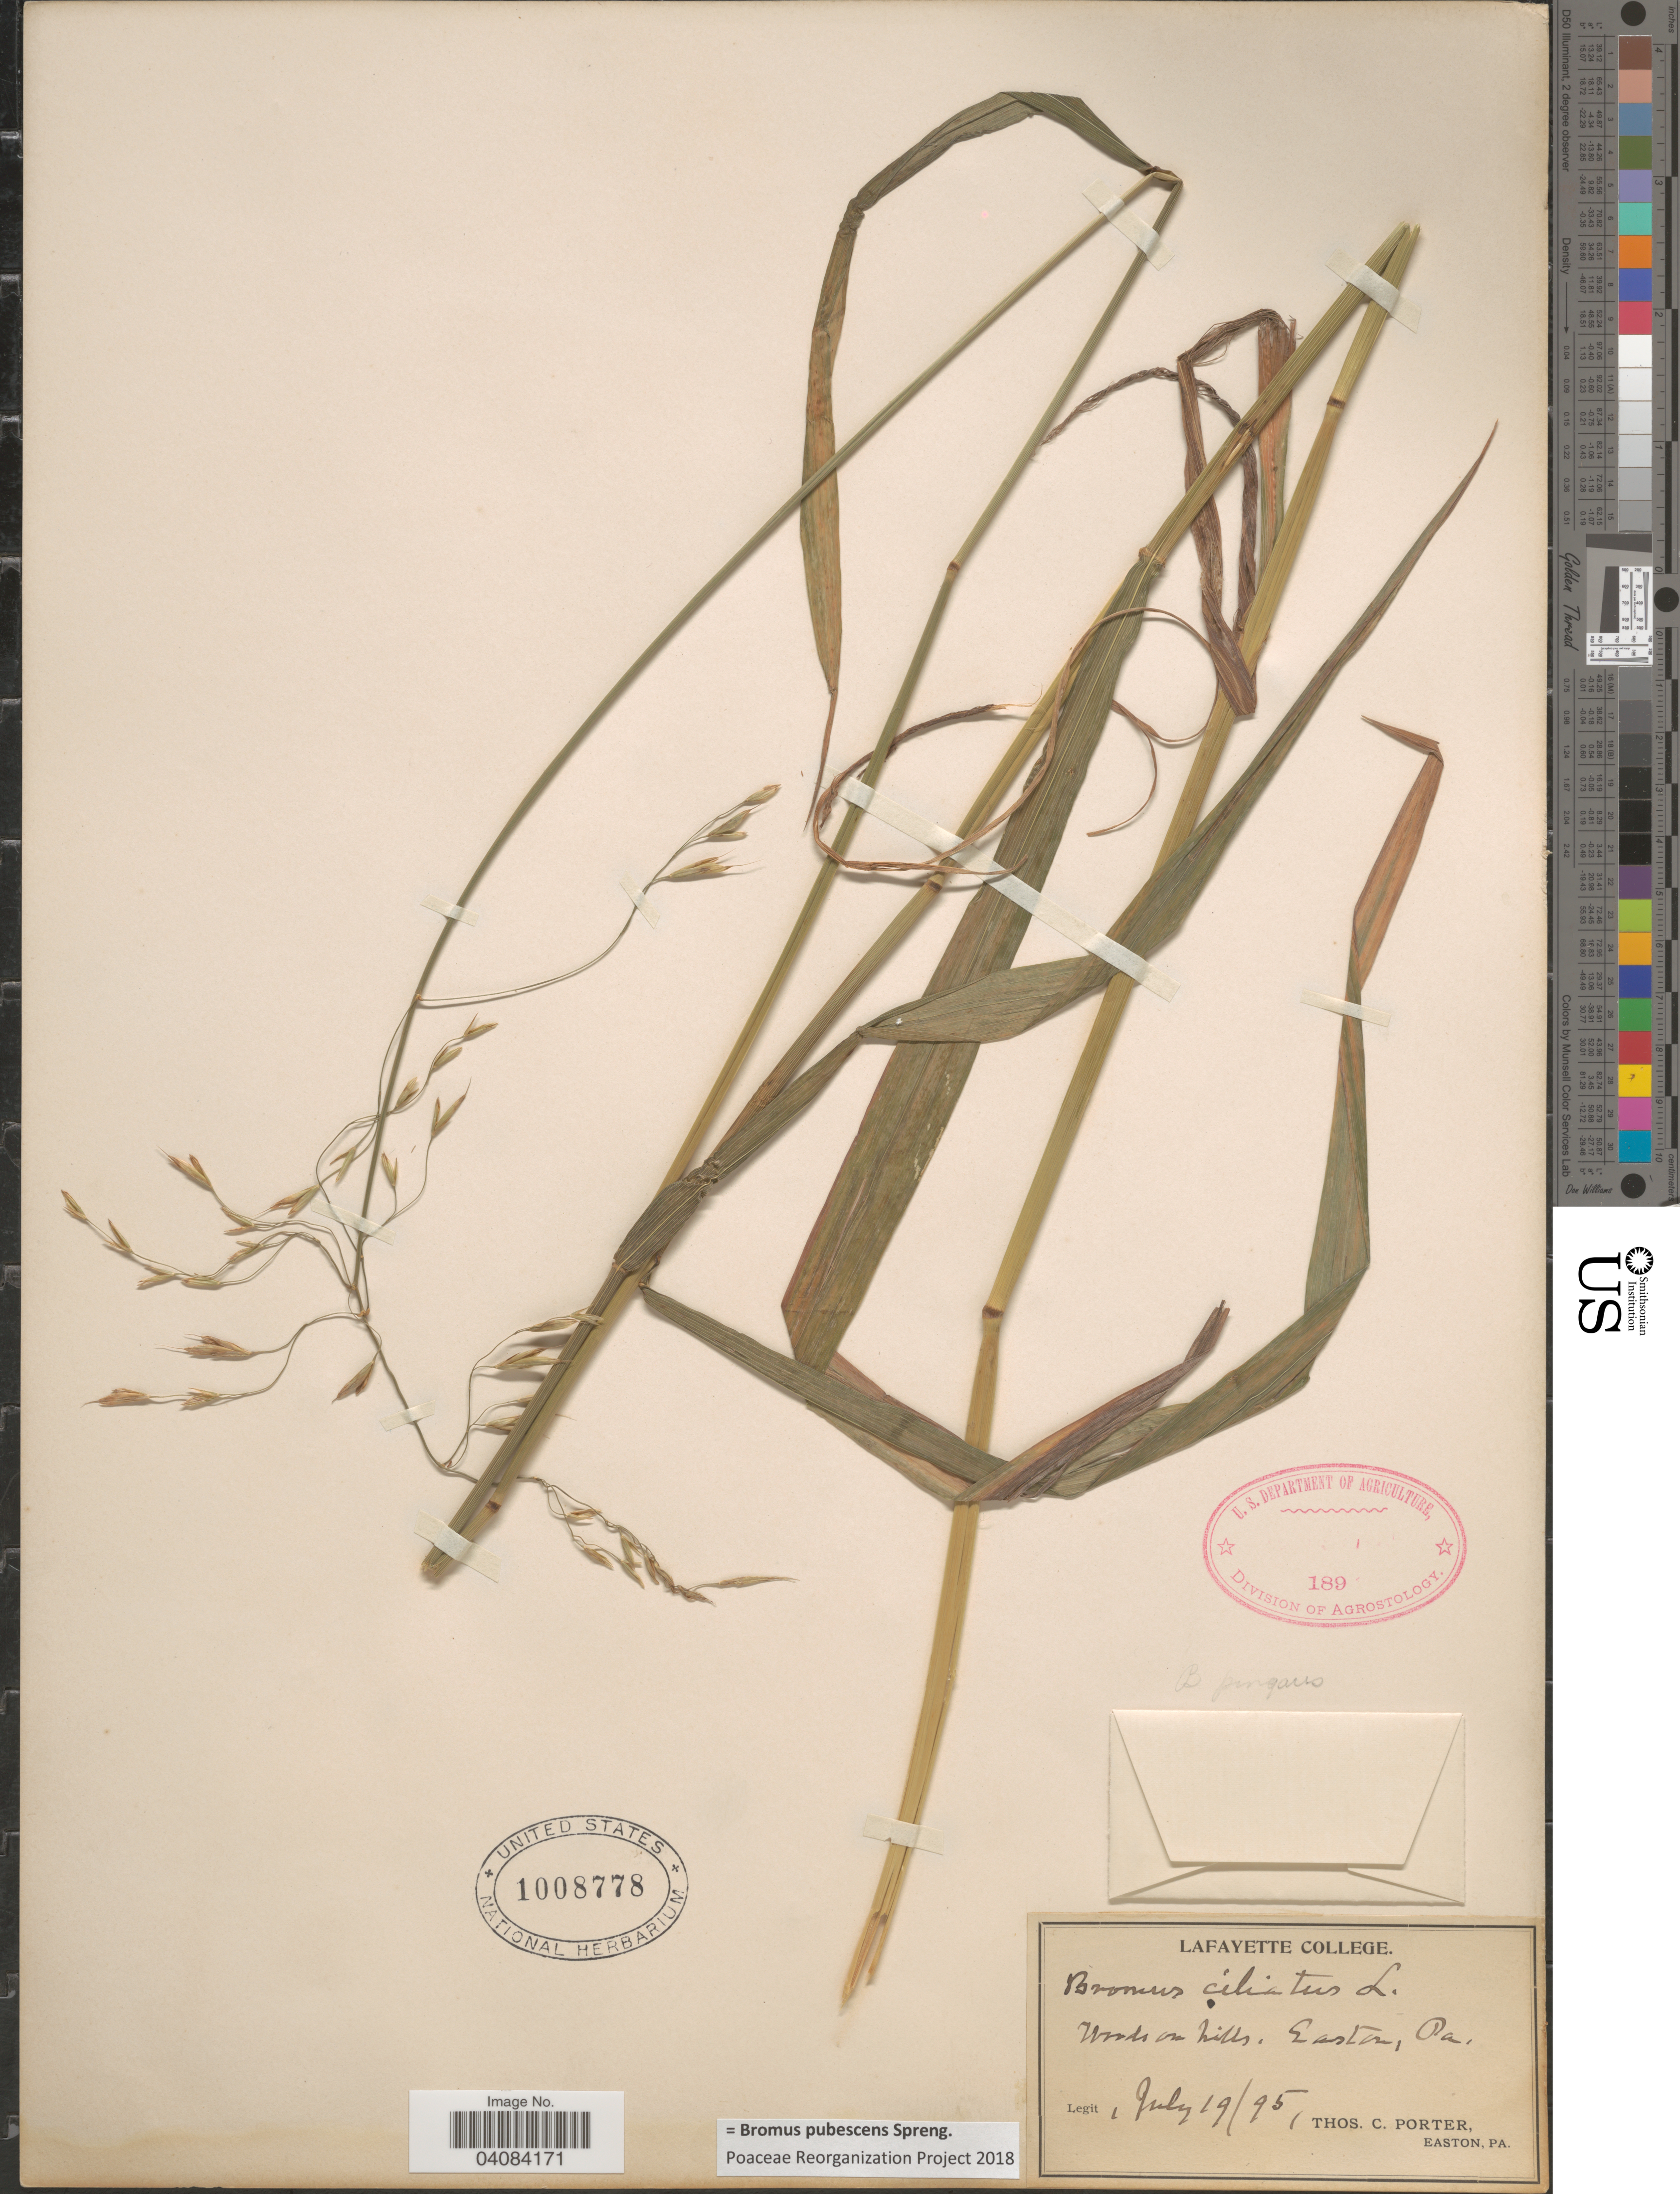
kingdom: Plantae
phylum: Tracheophyta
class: Liliopsida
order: Poales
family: Poaceae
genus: Bromus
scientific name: Bromus pubescens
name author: Muhl. ex Willd.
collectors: T. Porter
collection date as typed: Transcribed d/m/y: 19/7/95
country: United States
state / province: Pennsylvania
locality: Woods on hills, Easton.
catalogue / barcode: US 1008778